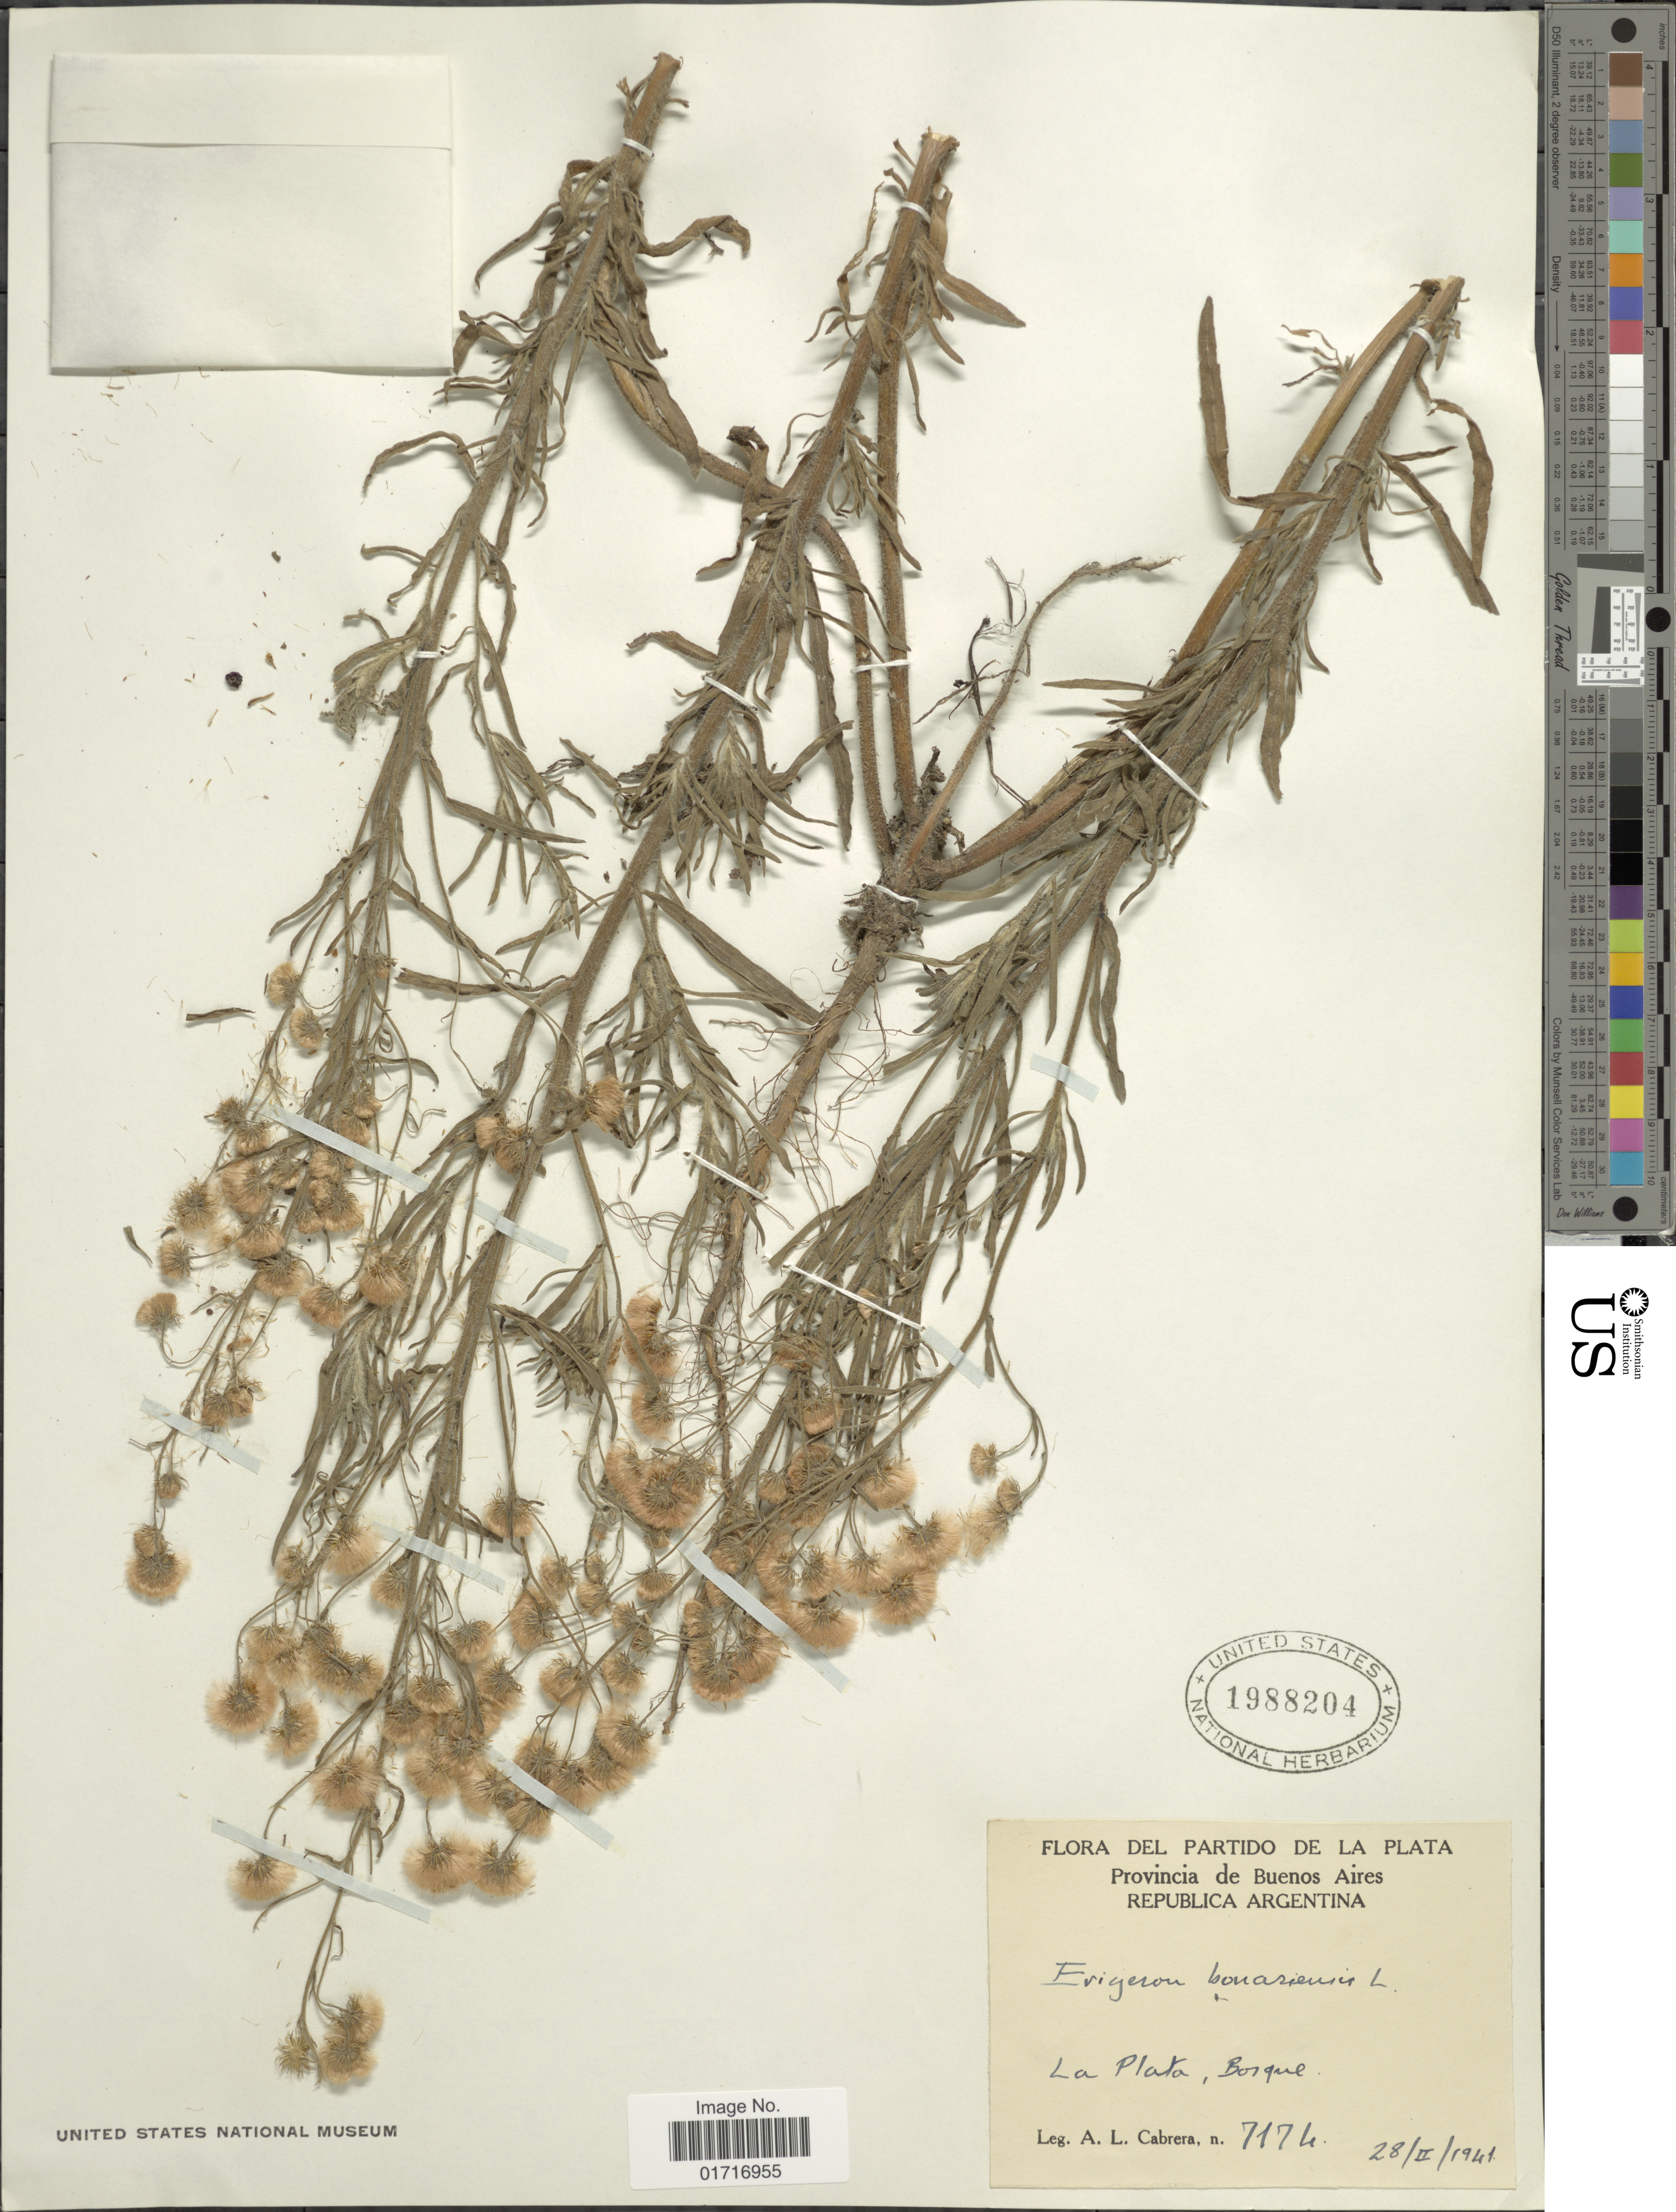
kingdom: Plantae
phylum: Tracheophyta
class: Magnoliopsida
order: Asterales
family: Asteraceae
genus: Conyza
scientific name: Conyza bonariensis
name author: (L.) Cronq.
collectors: A. L. Cabrera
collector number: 7174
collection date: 1941-01-28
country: Argentina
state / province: Buenos Aires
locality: Buenos Aires, Republica Argentina. La Plata, Bosque.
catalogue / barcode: US 1988204